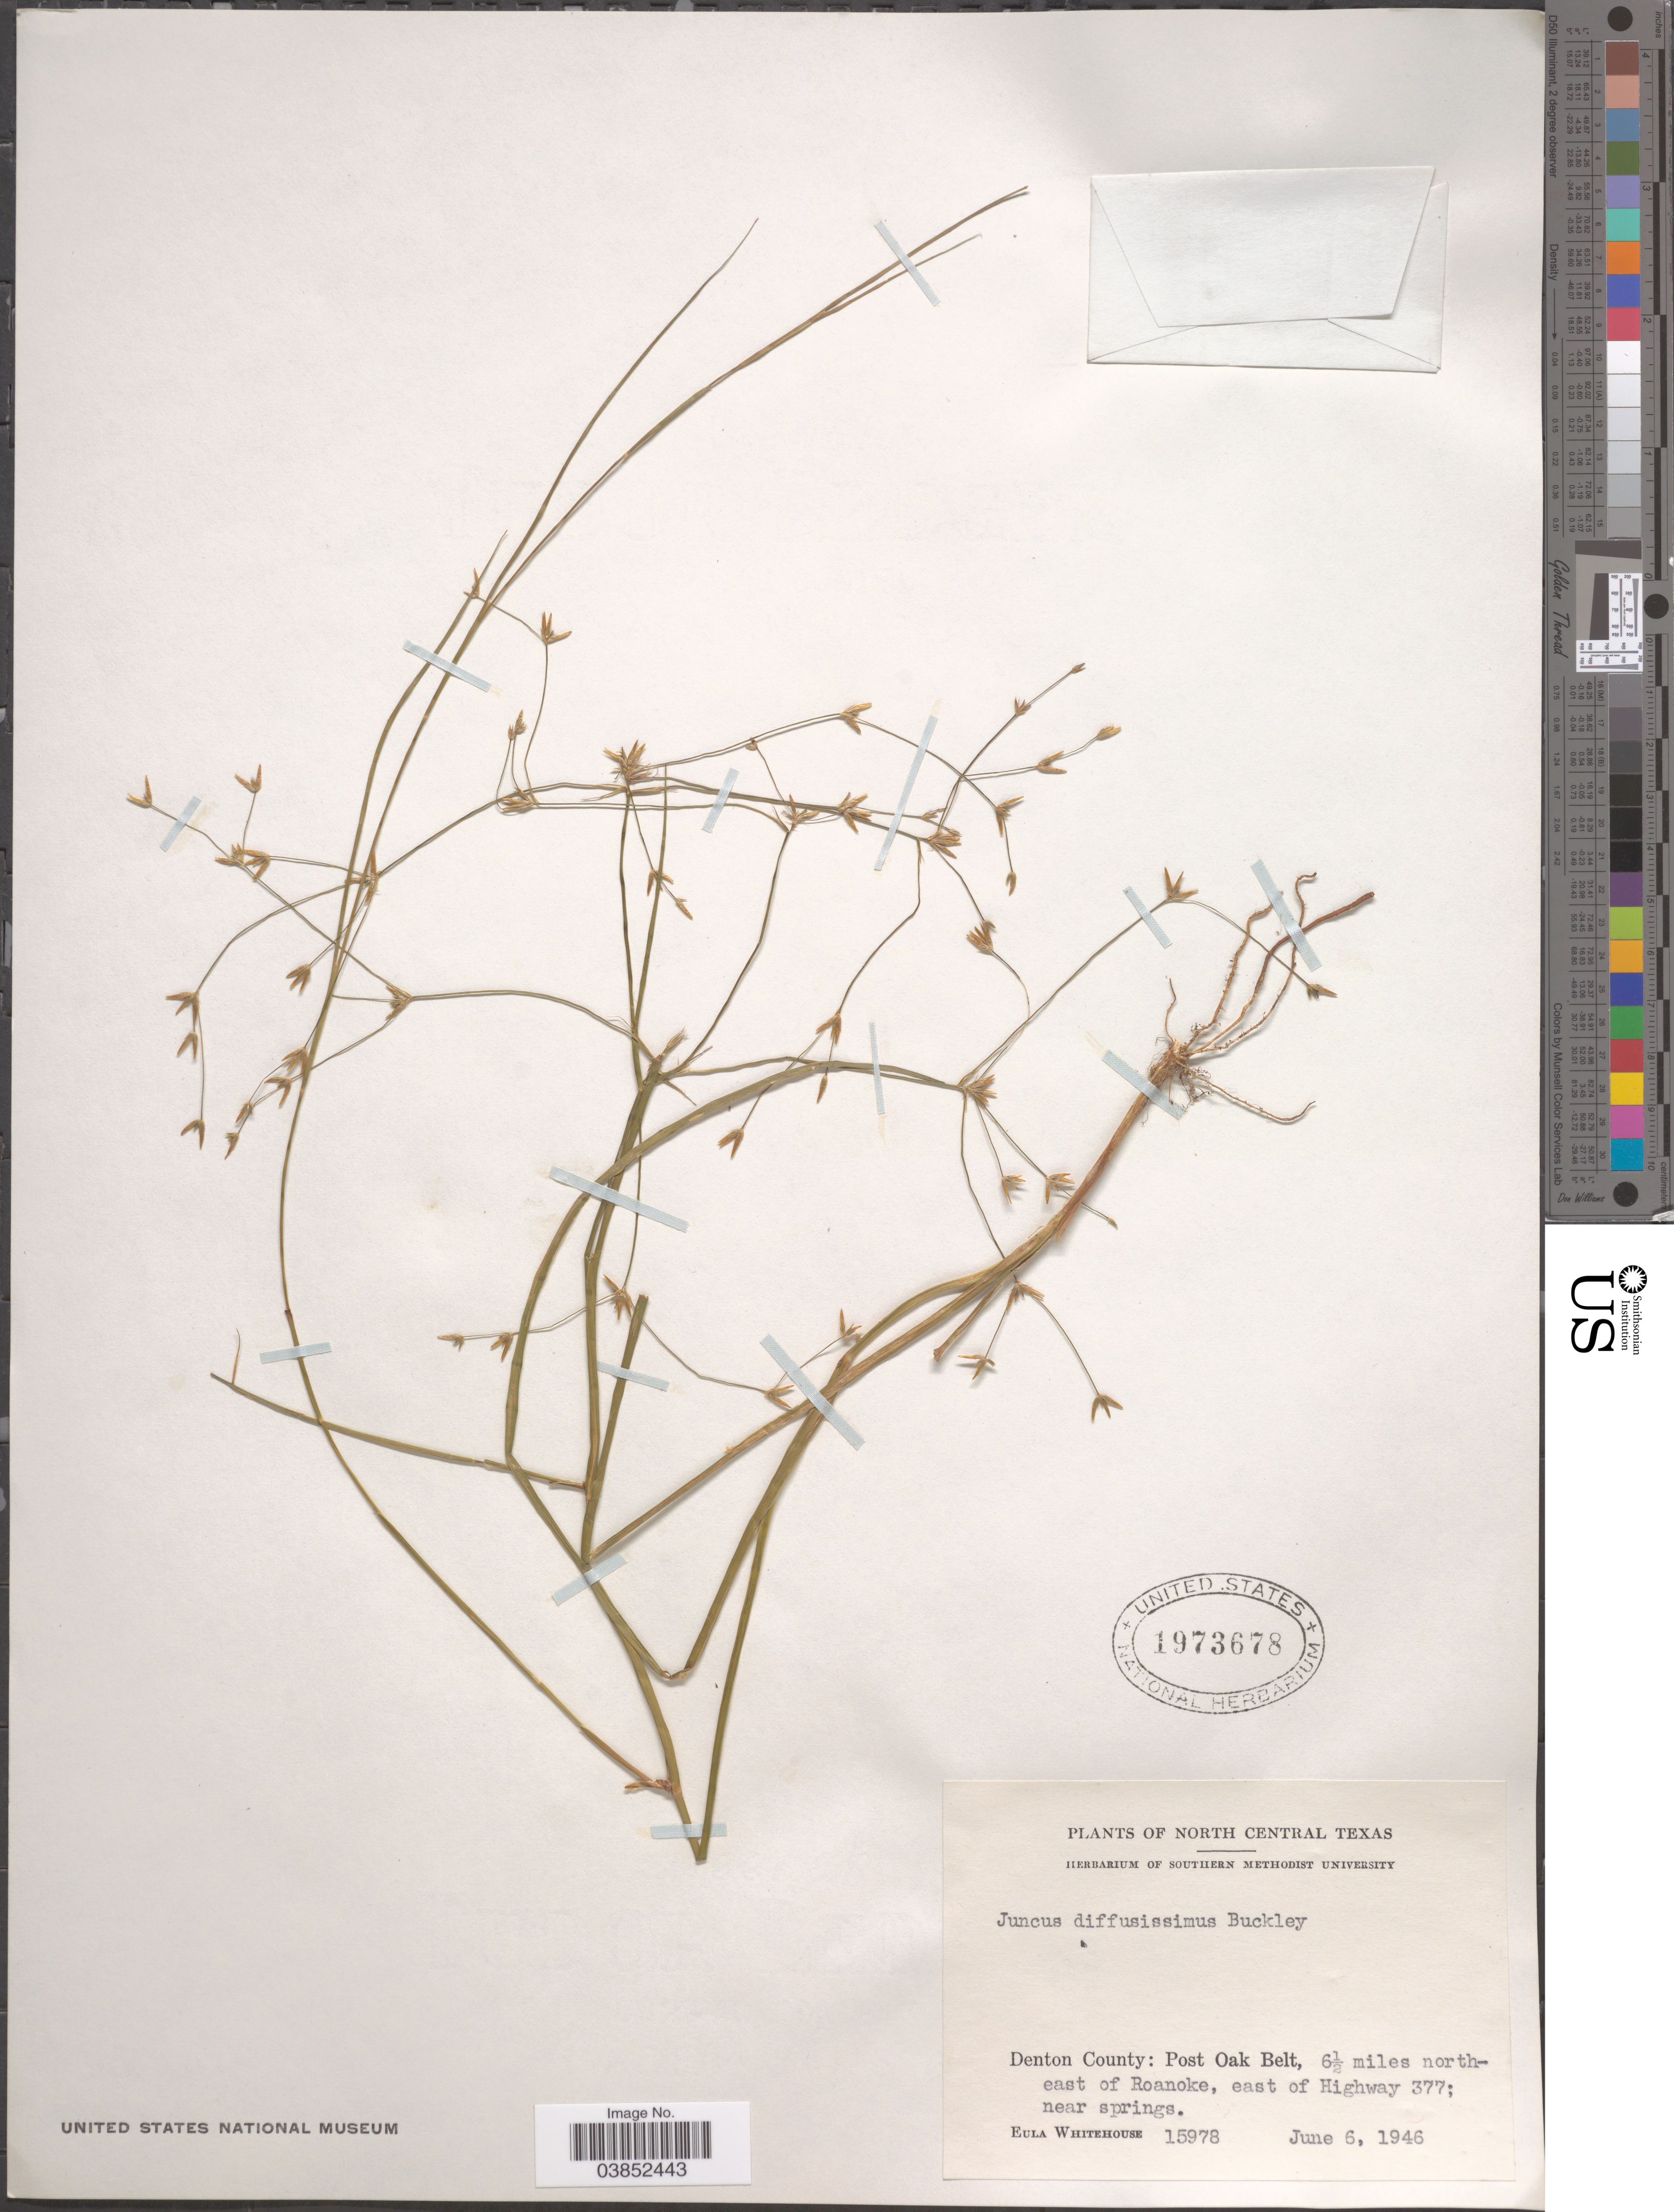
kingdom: Plantae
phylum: Tracheophyta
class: Liliopsida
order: Poales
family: Juncaceae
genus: Juncus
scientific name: Juncus diffusissimus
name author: Buckley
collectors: E. Whitehouse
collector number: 15978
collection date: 1946-06-06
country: United States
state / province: Texas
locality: North Central Texas. Denton County: Post Oak Belt, 6½ miles north-east of Roanoke, east of Highway 377; near springs.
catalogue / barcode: US 1973678